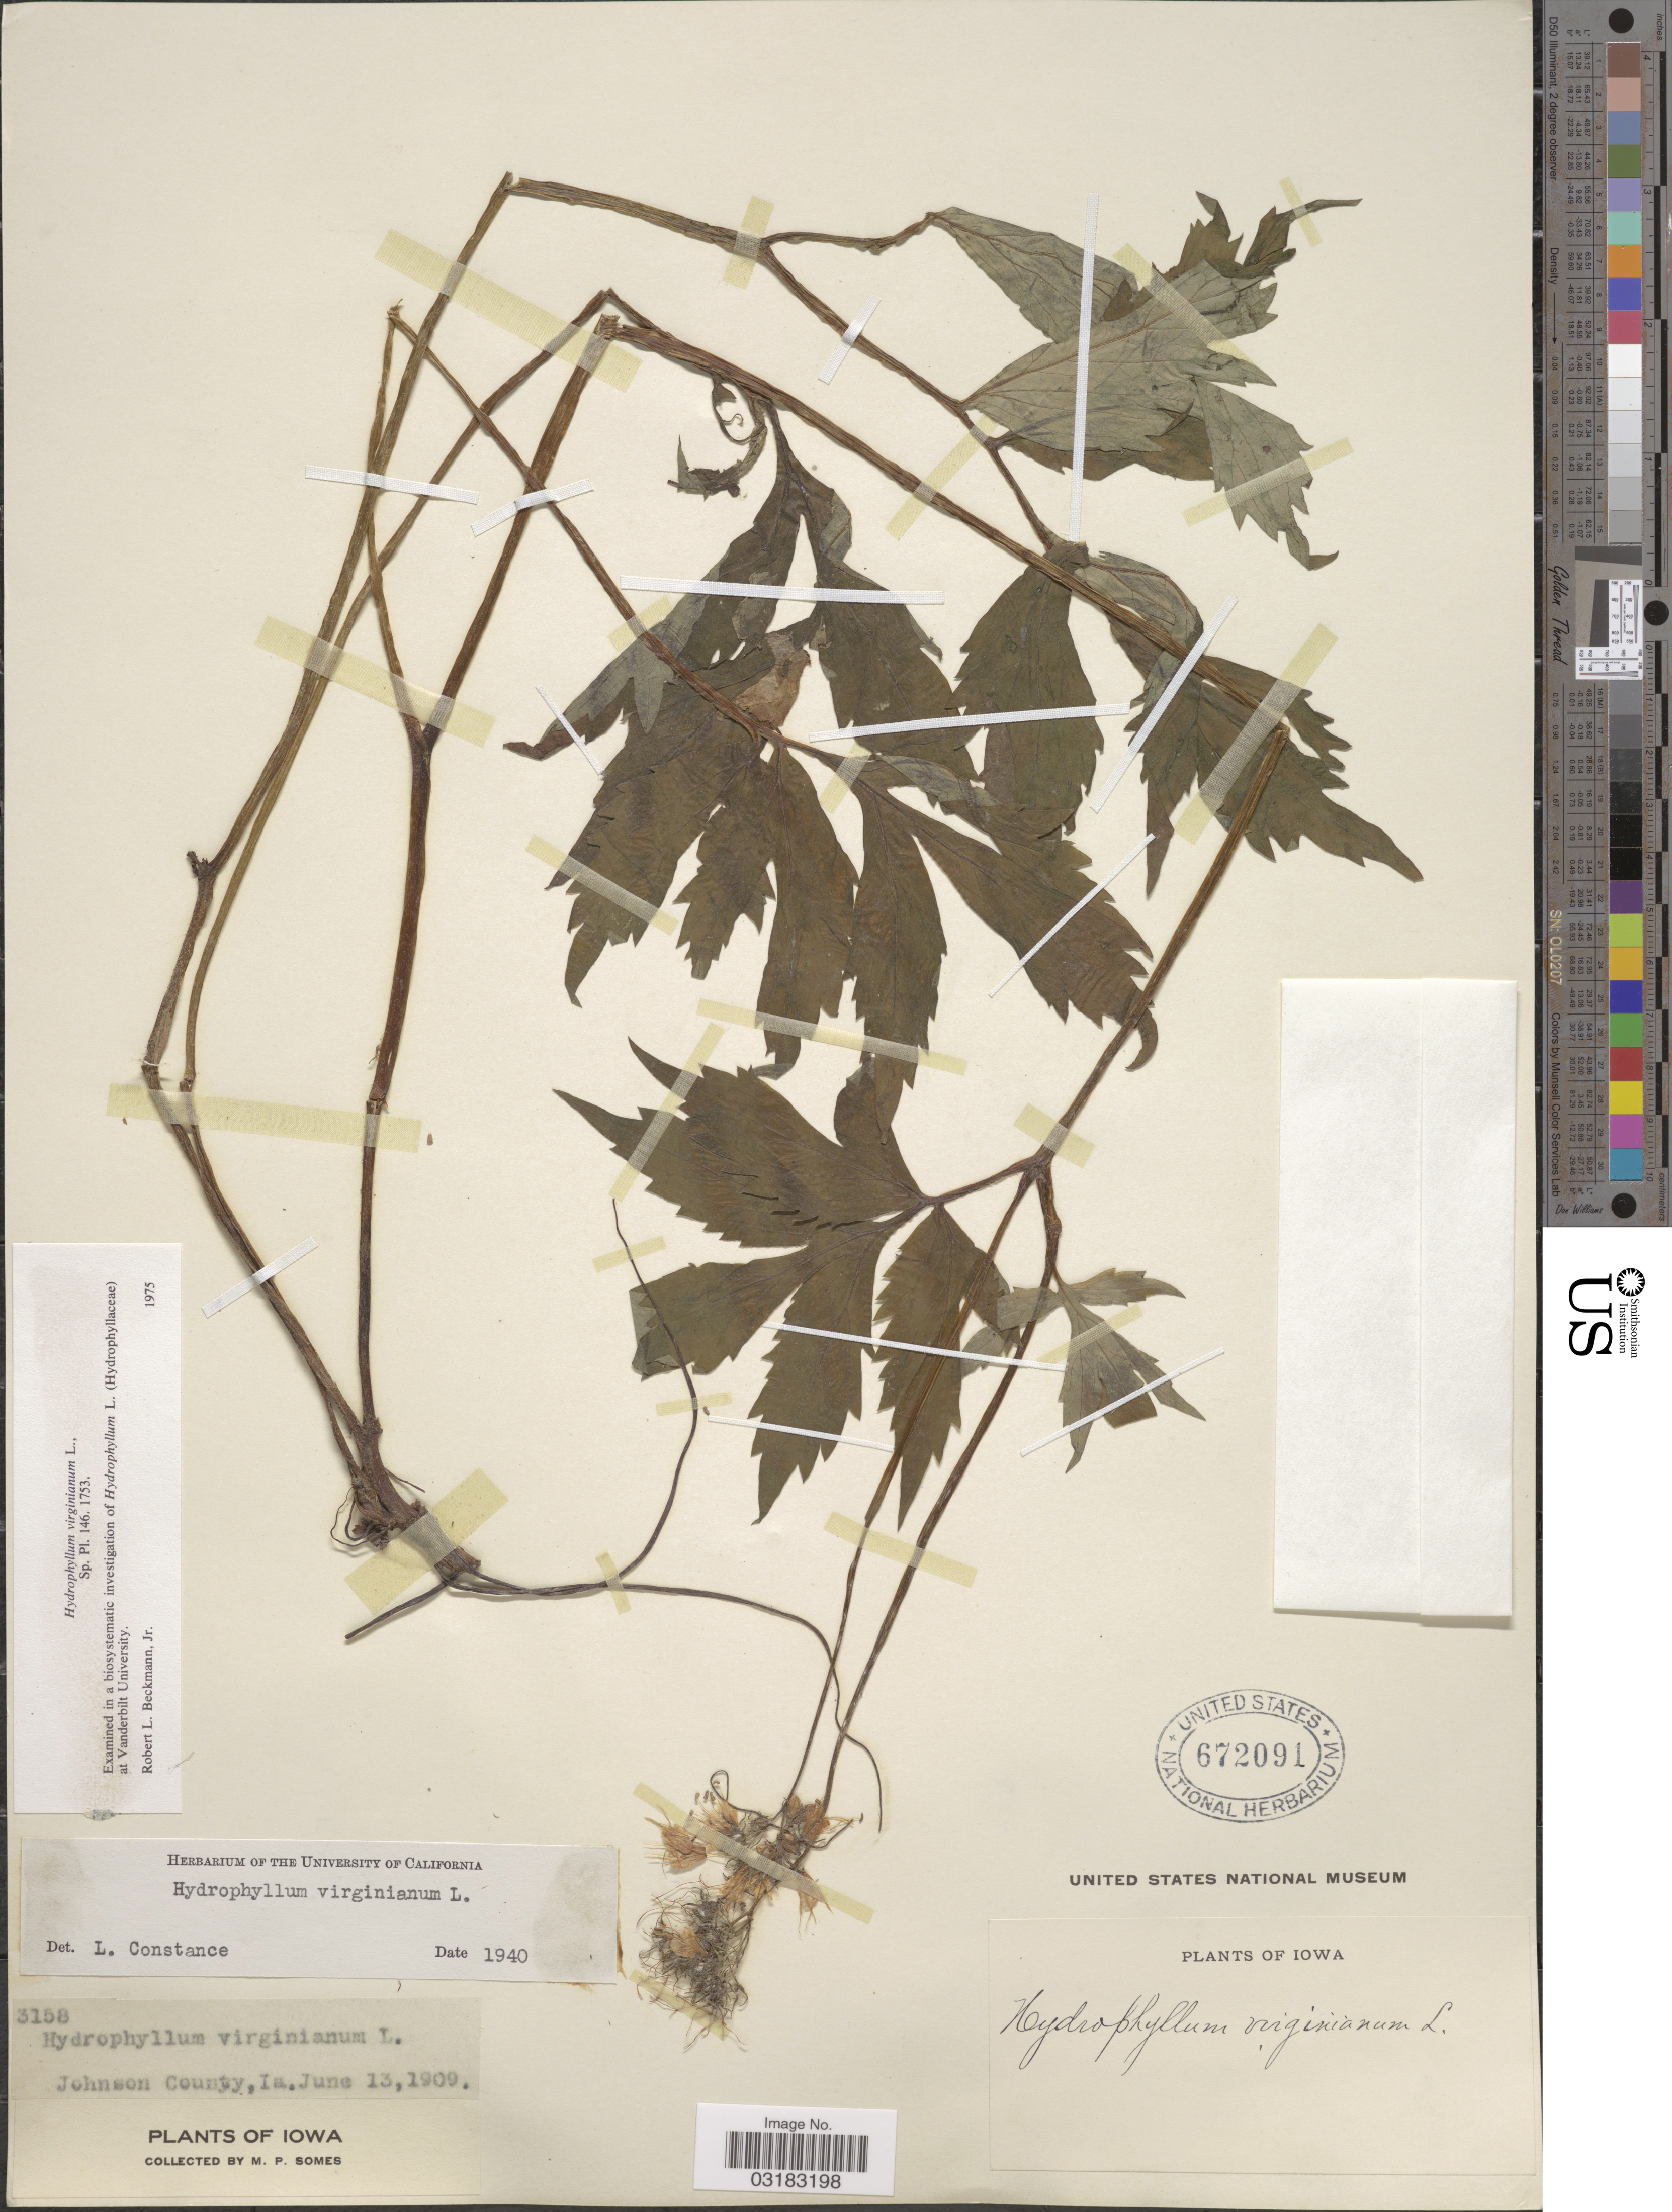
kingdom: Plantae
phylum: Tracheophyta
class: Magnoliopsida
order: Boraginales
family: Hydrophyllaceae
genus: Hydrophyllum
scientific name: Hydrophyllum virginianum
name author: L.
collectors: M. Somes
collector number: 3158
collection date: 1909-06-13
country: United States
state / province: Iowa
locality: Johnson County, Ia.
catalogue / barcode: US 672091